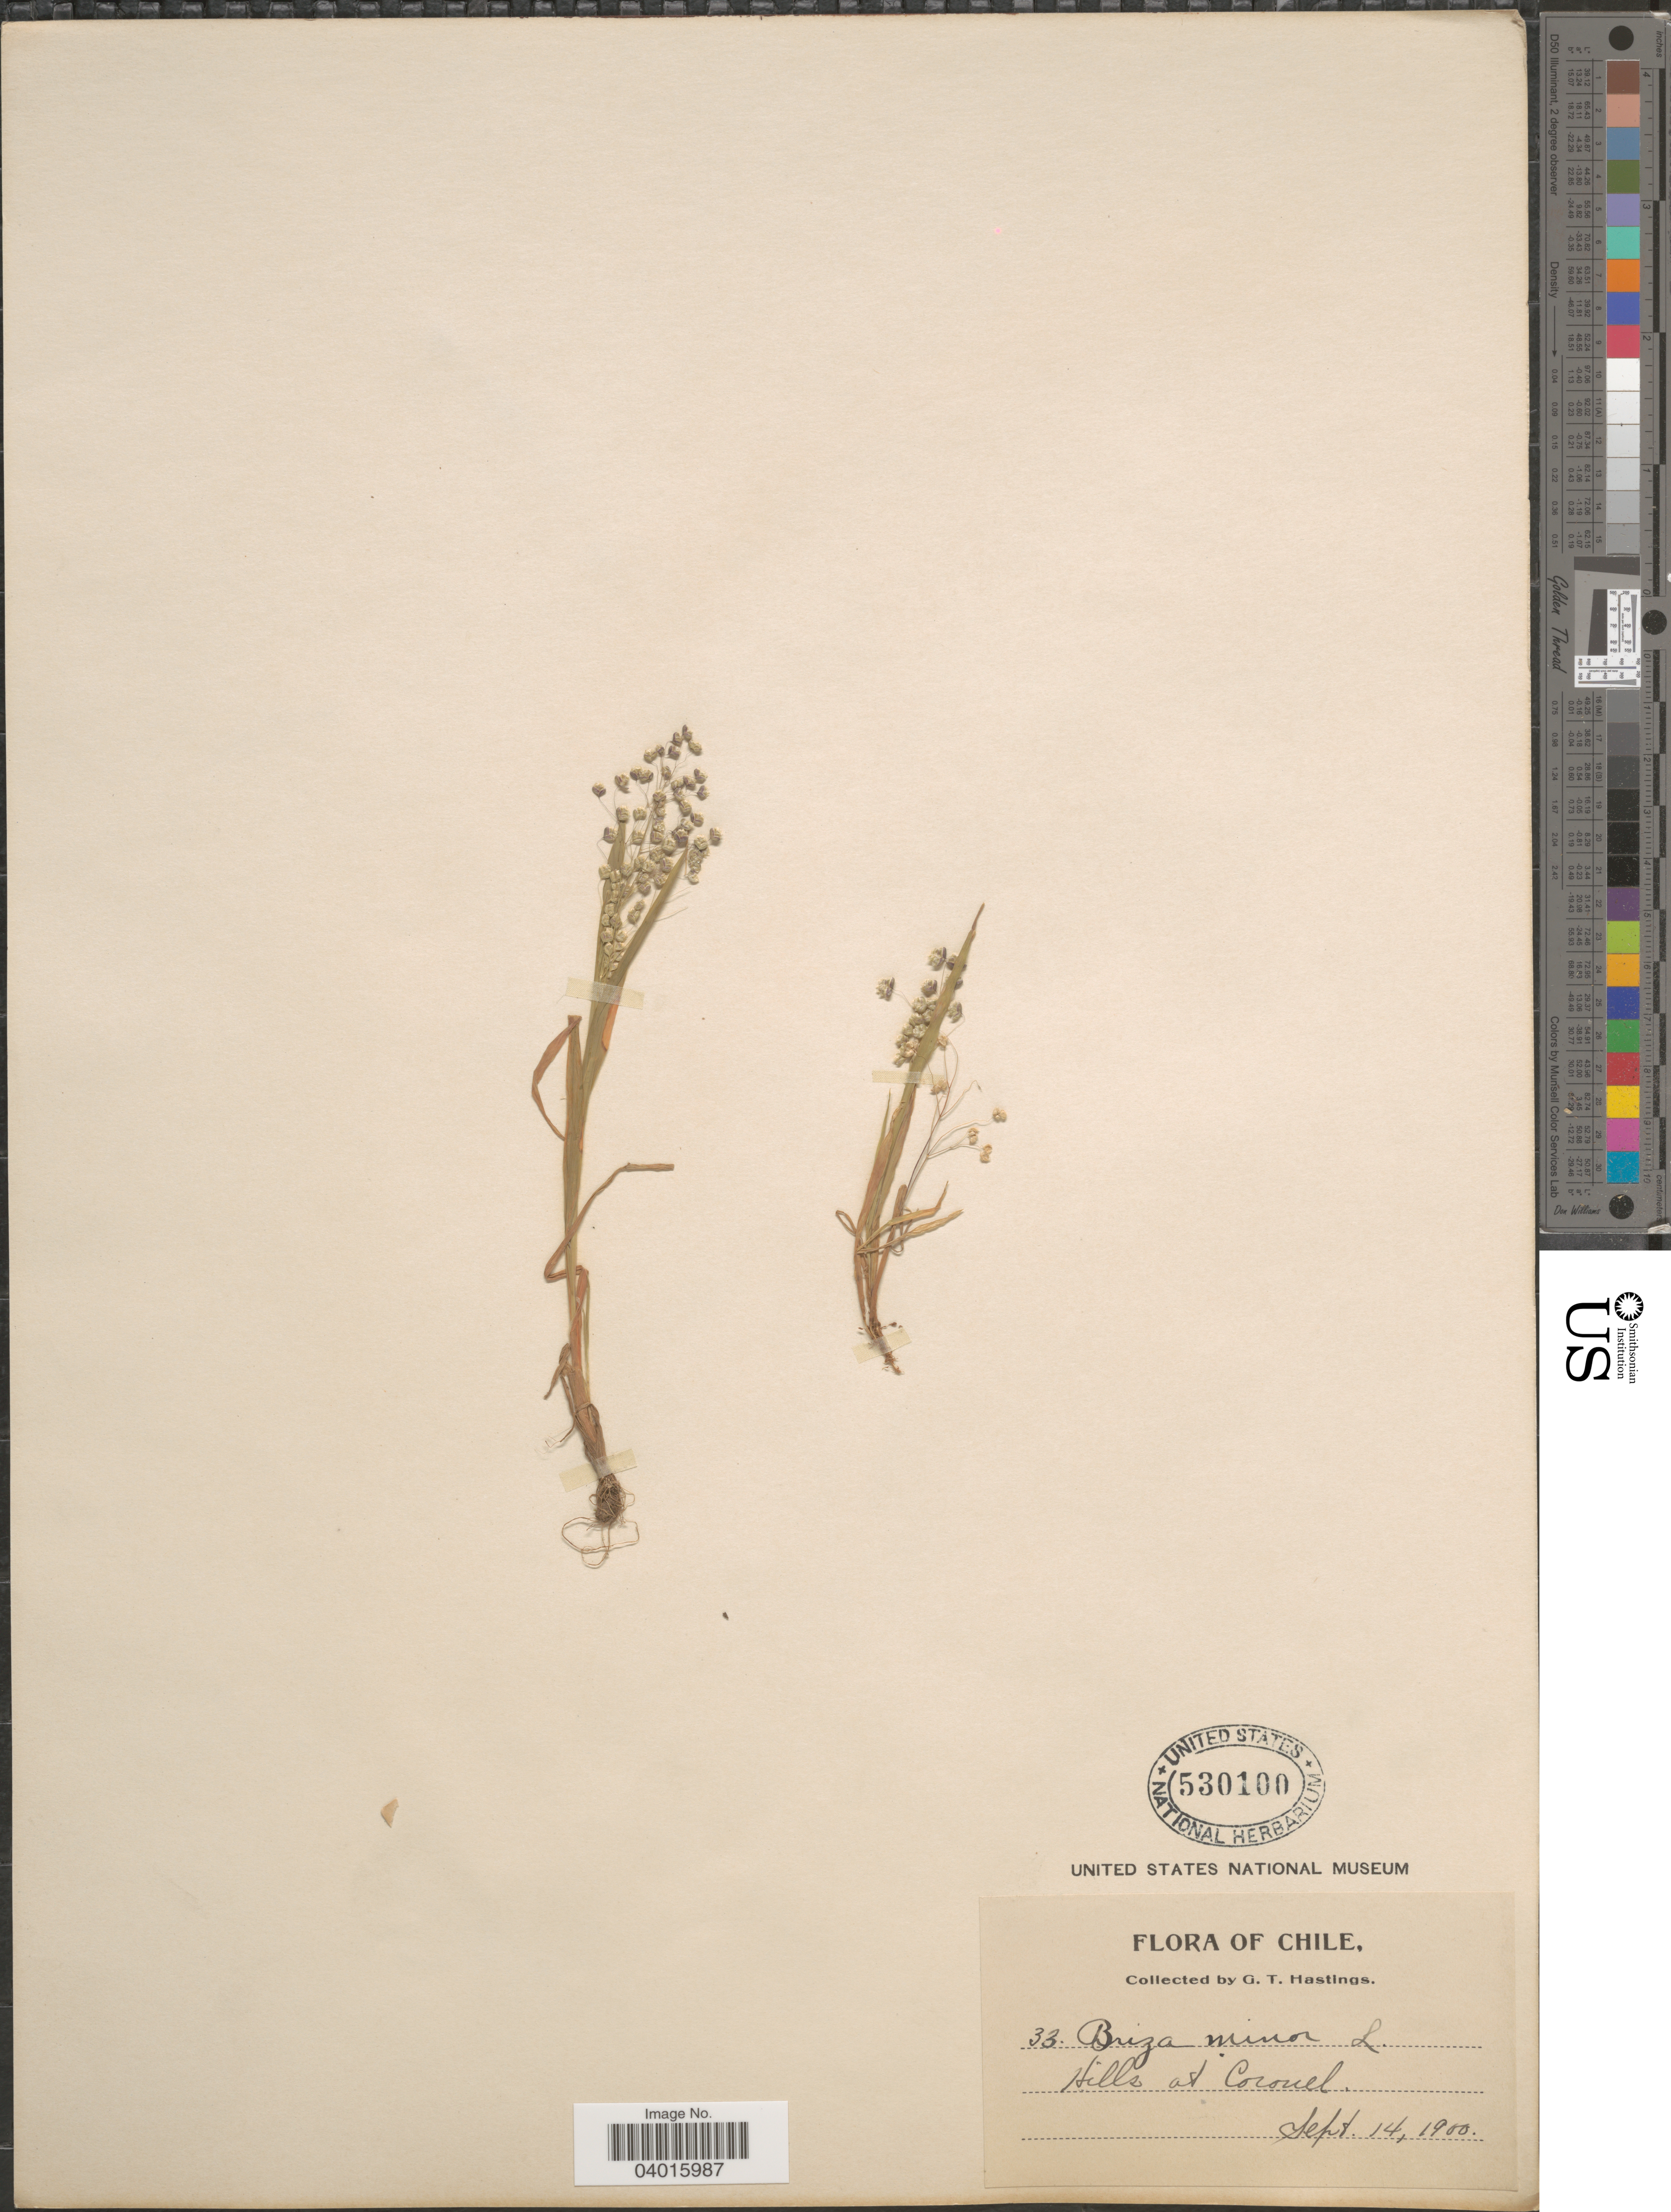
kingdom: Plantae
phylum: Tracheophyta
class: Liliopsida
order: Poales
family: Poaceae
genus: Briza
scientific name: Briza minor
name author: L.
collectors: G. Hastings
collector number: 33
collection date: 1900-09-14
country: Chile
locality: Hills at Coronel.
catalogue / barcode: US 530100